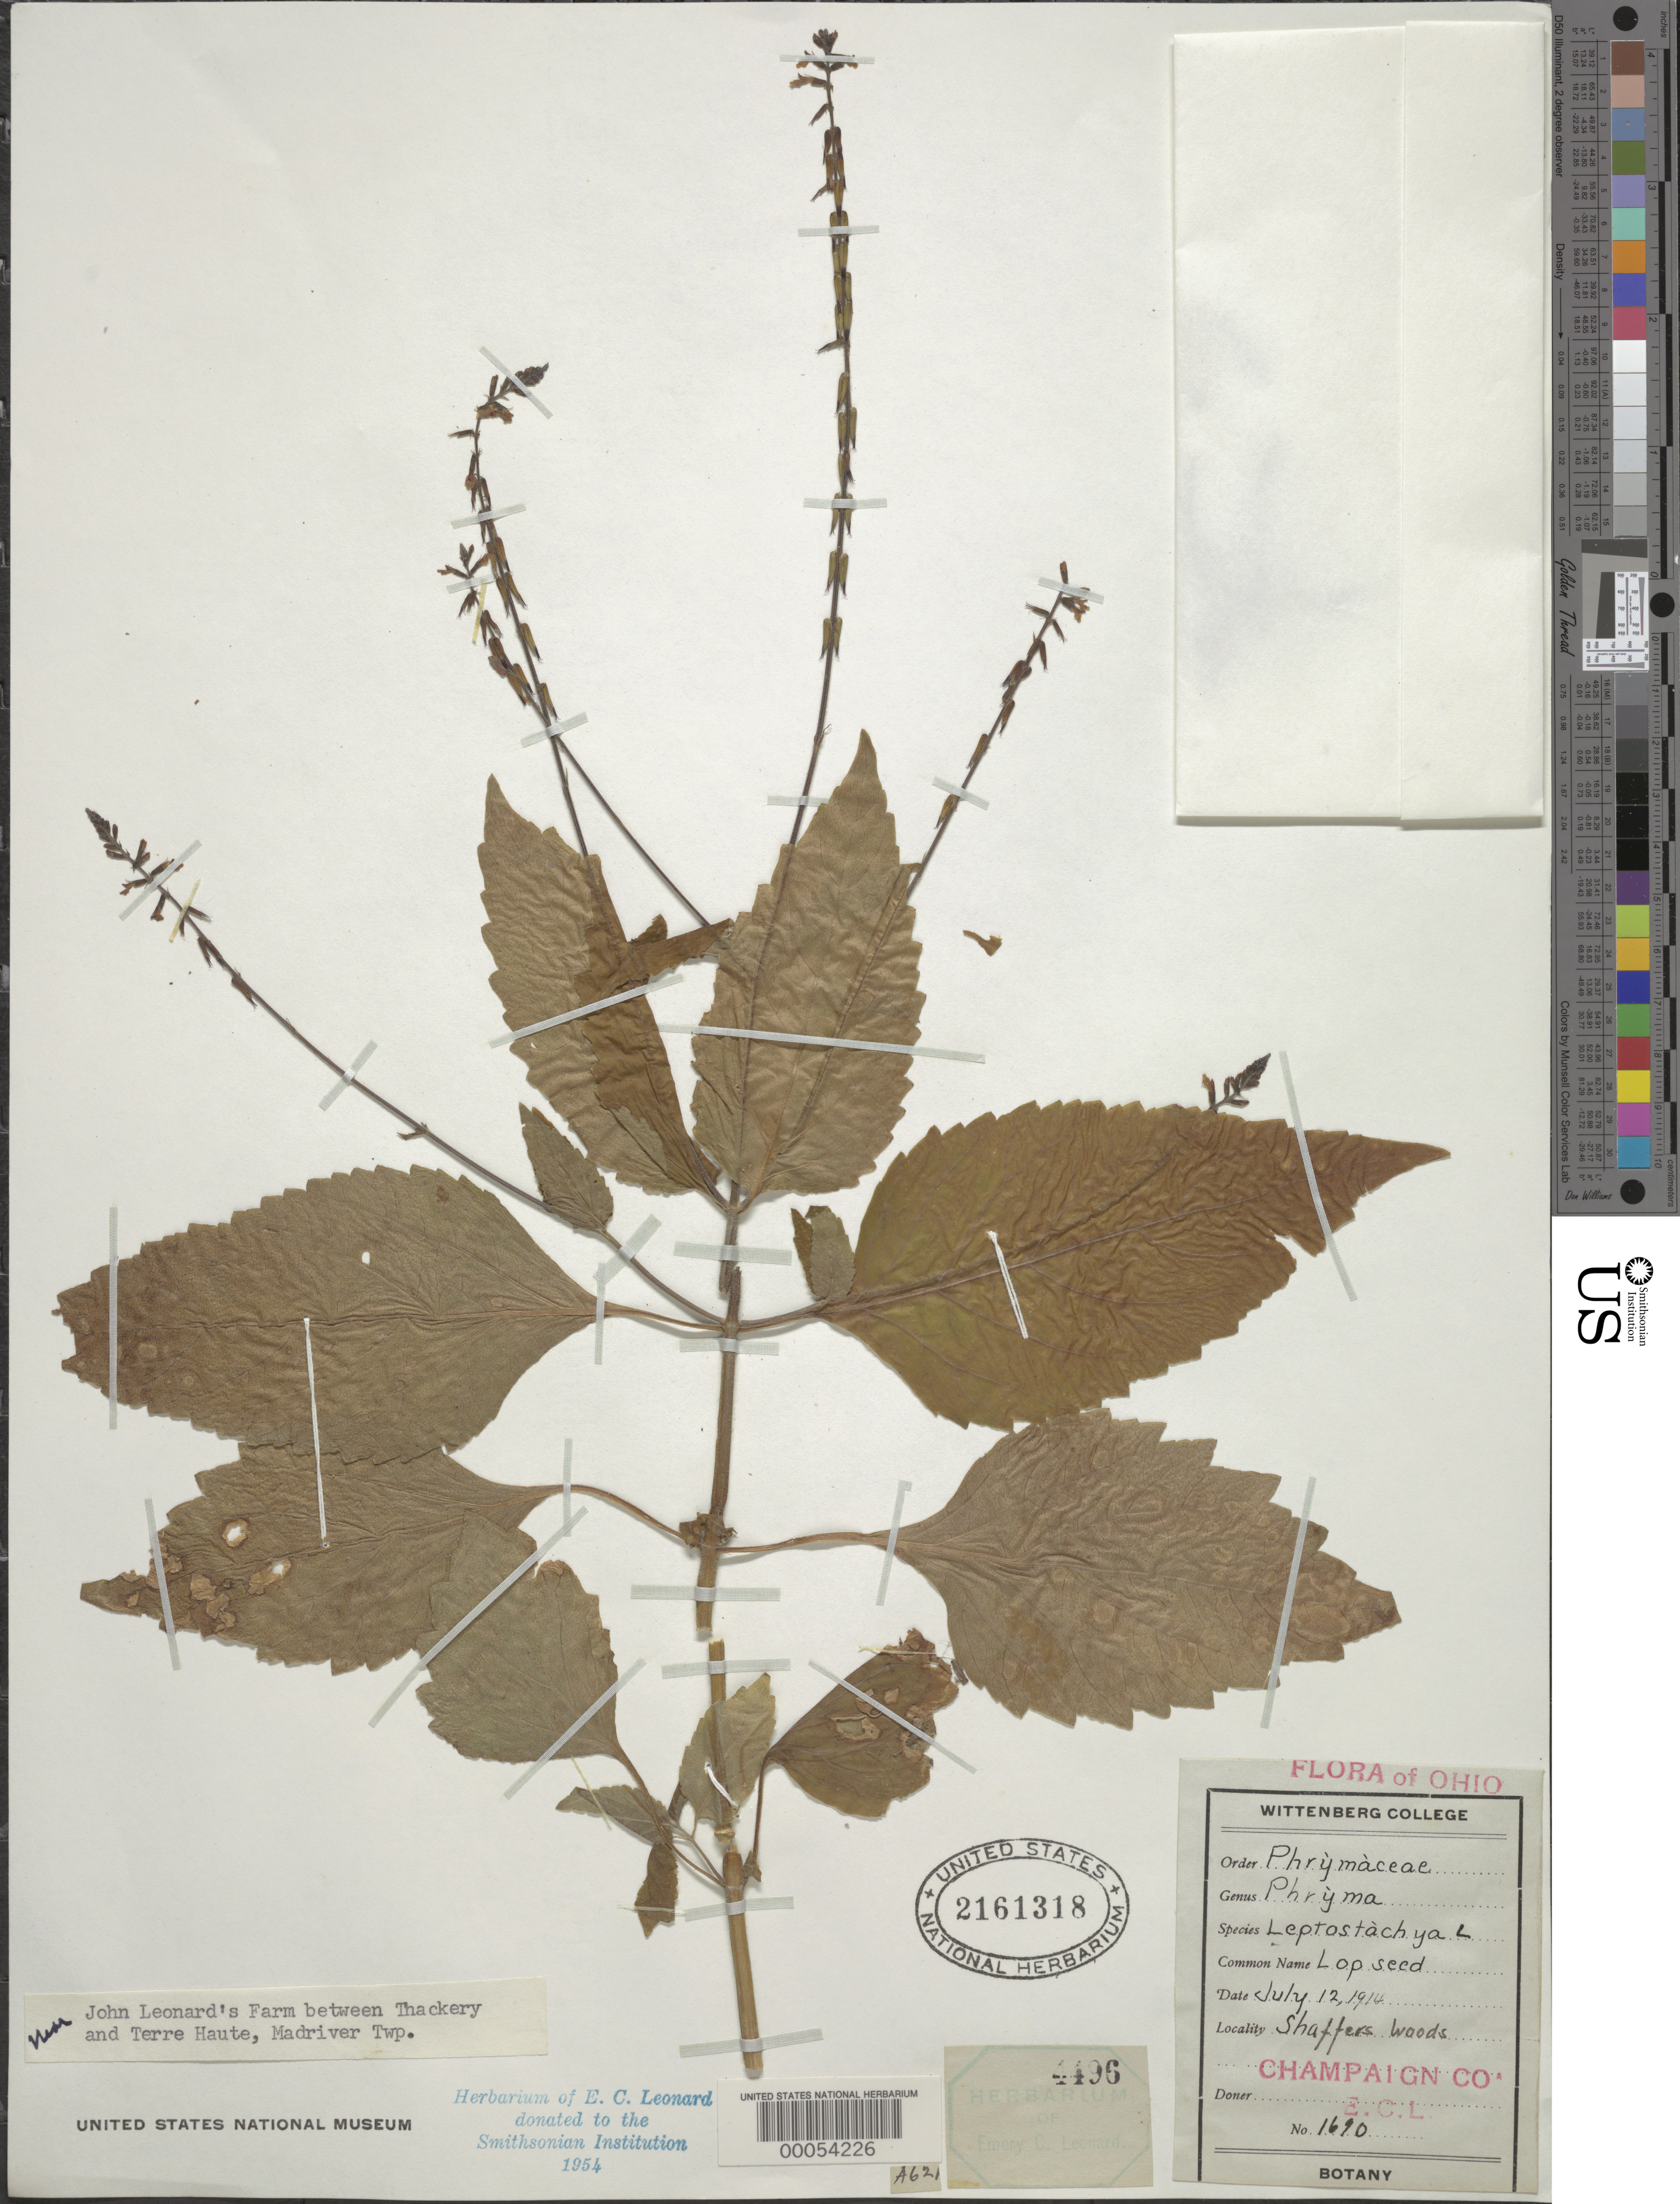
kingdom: Plantae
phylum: Tracheophyta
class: Magnoliopsida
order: Lamiales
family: Phrymaceae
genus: Phryma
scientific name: Phryma leptostachya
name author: L.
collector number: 1690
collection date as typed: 12 Jul 1914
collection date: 1914-07-12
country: United States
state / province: Ohio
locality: John leonard's farm between thackery and terre haute, madriver twp.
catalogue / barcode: US 2161318